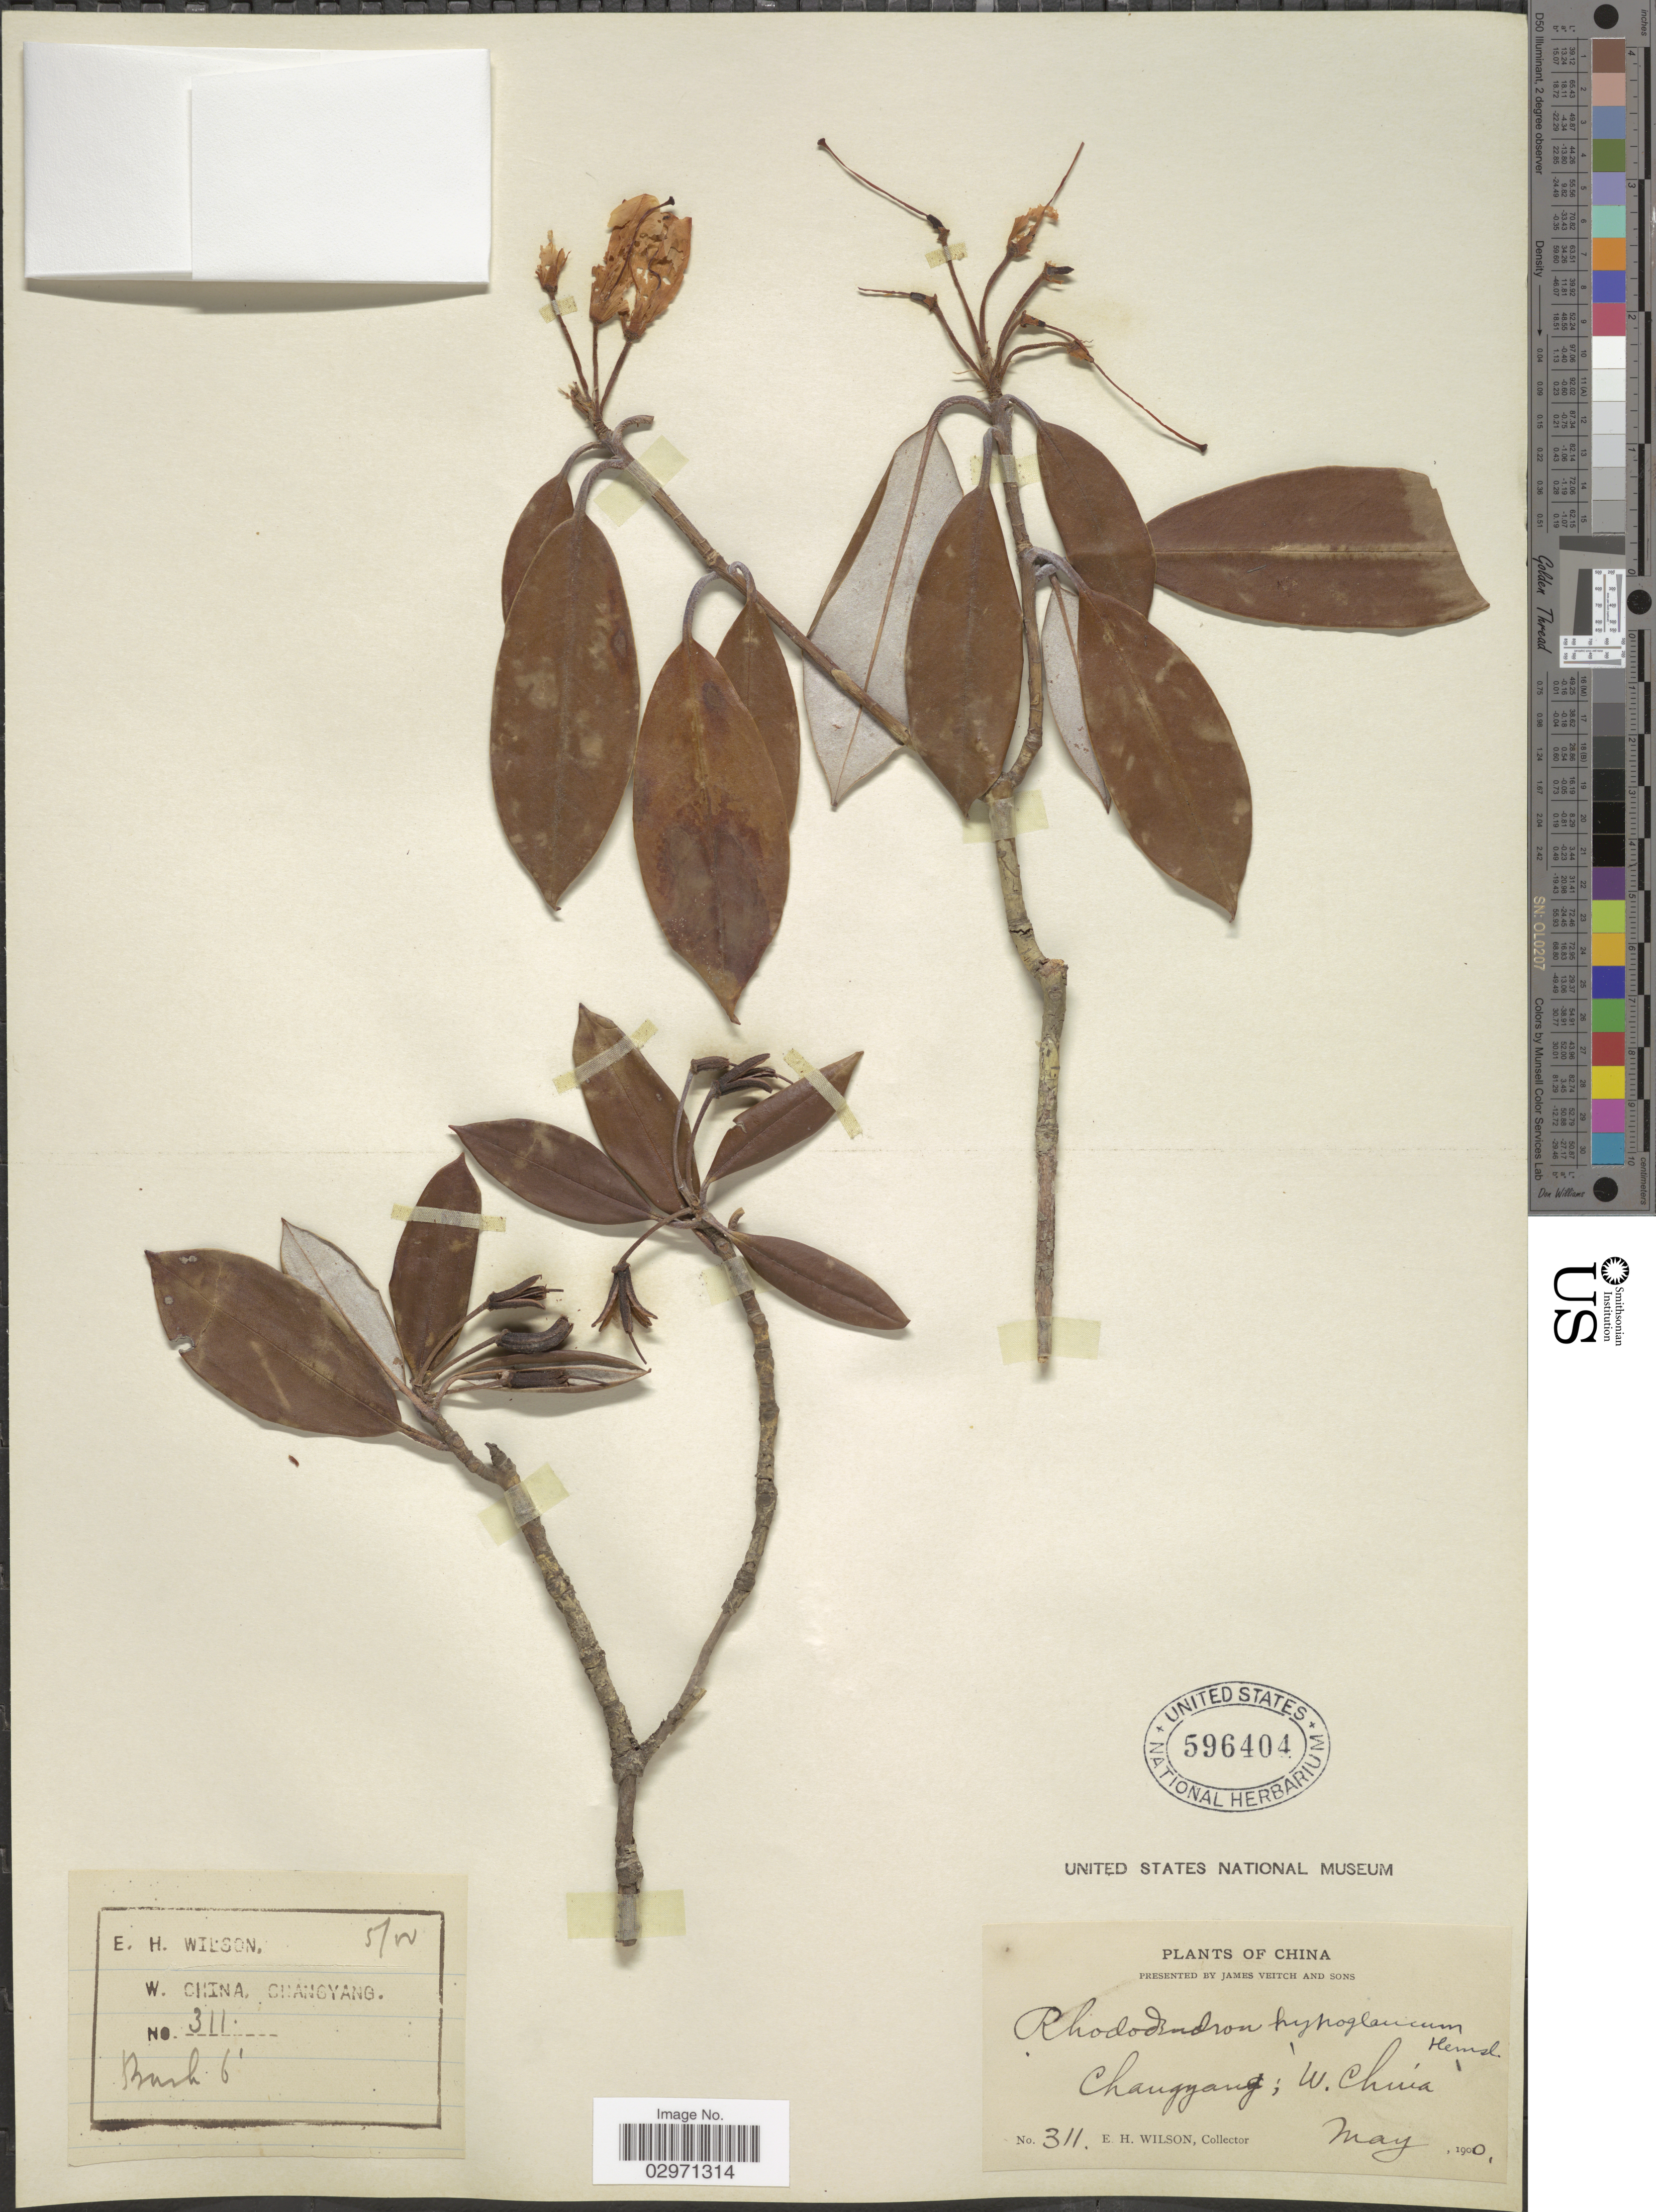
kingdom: Plantae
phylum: Tracheophyta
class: Magnoliopsida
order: Ericales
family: Ericaceae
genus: Rhododendron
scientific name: Rhododendron hypoglaucum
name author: Hemsl.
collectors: E. Wilson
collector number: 311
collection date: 1900-05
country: China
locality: W. China, Changyang.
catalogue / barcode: US 596404